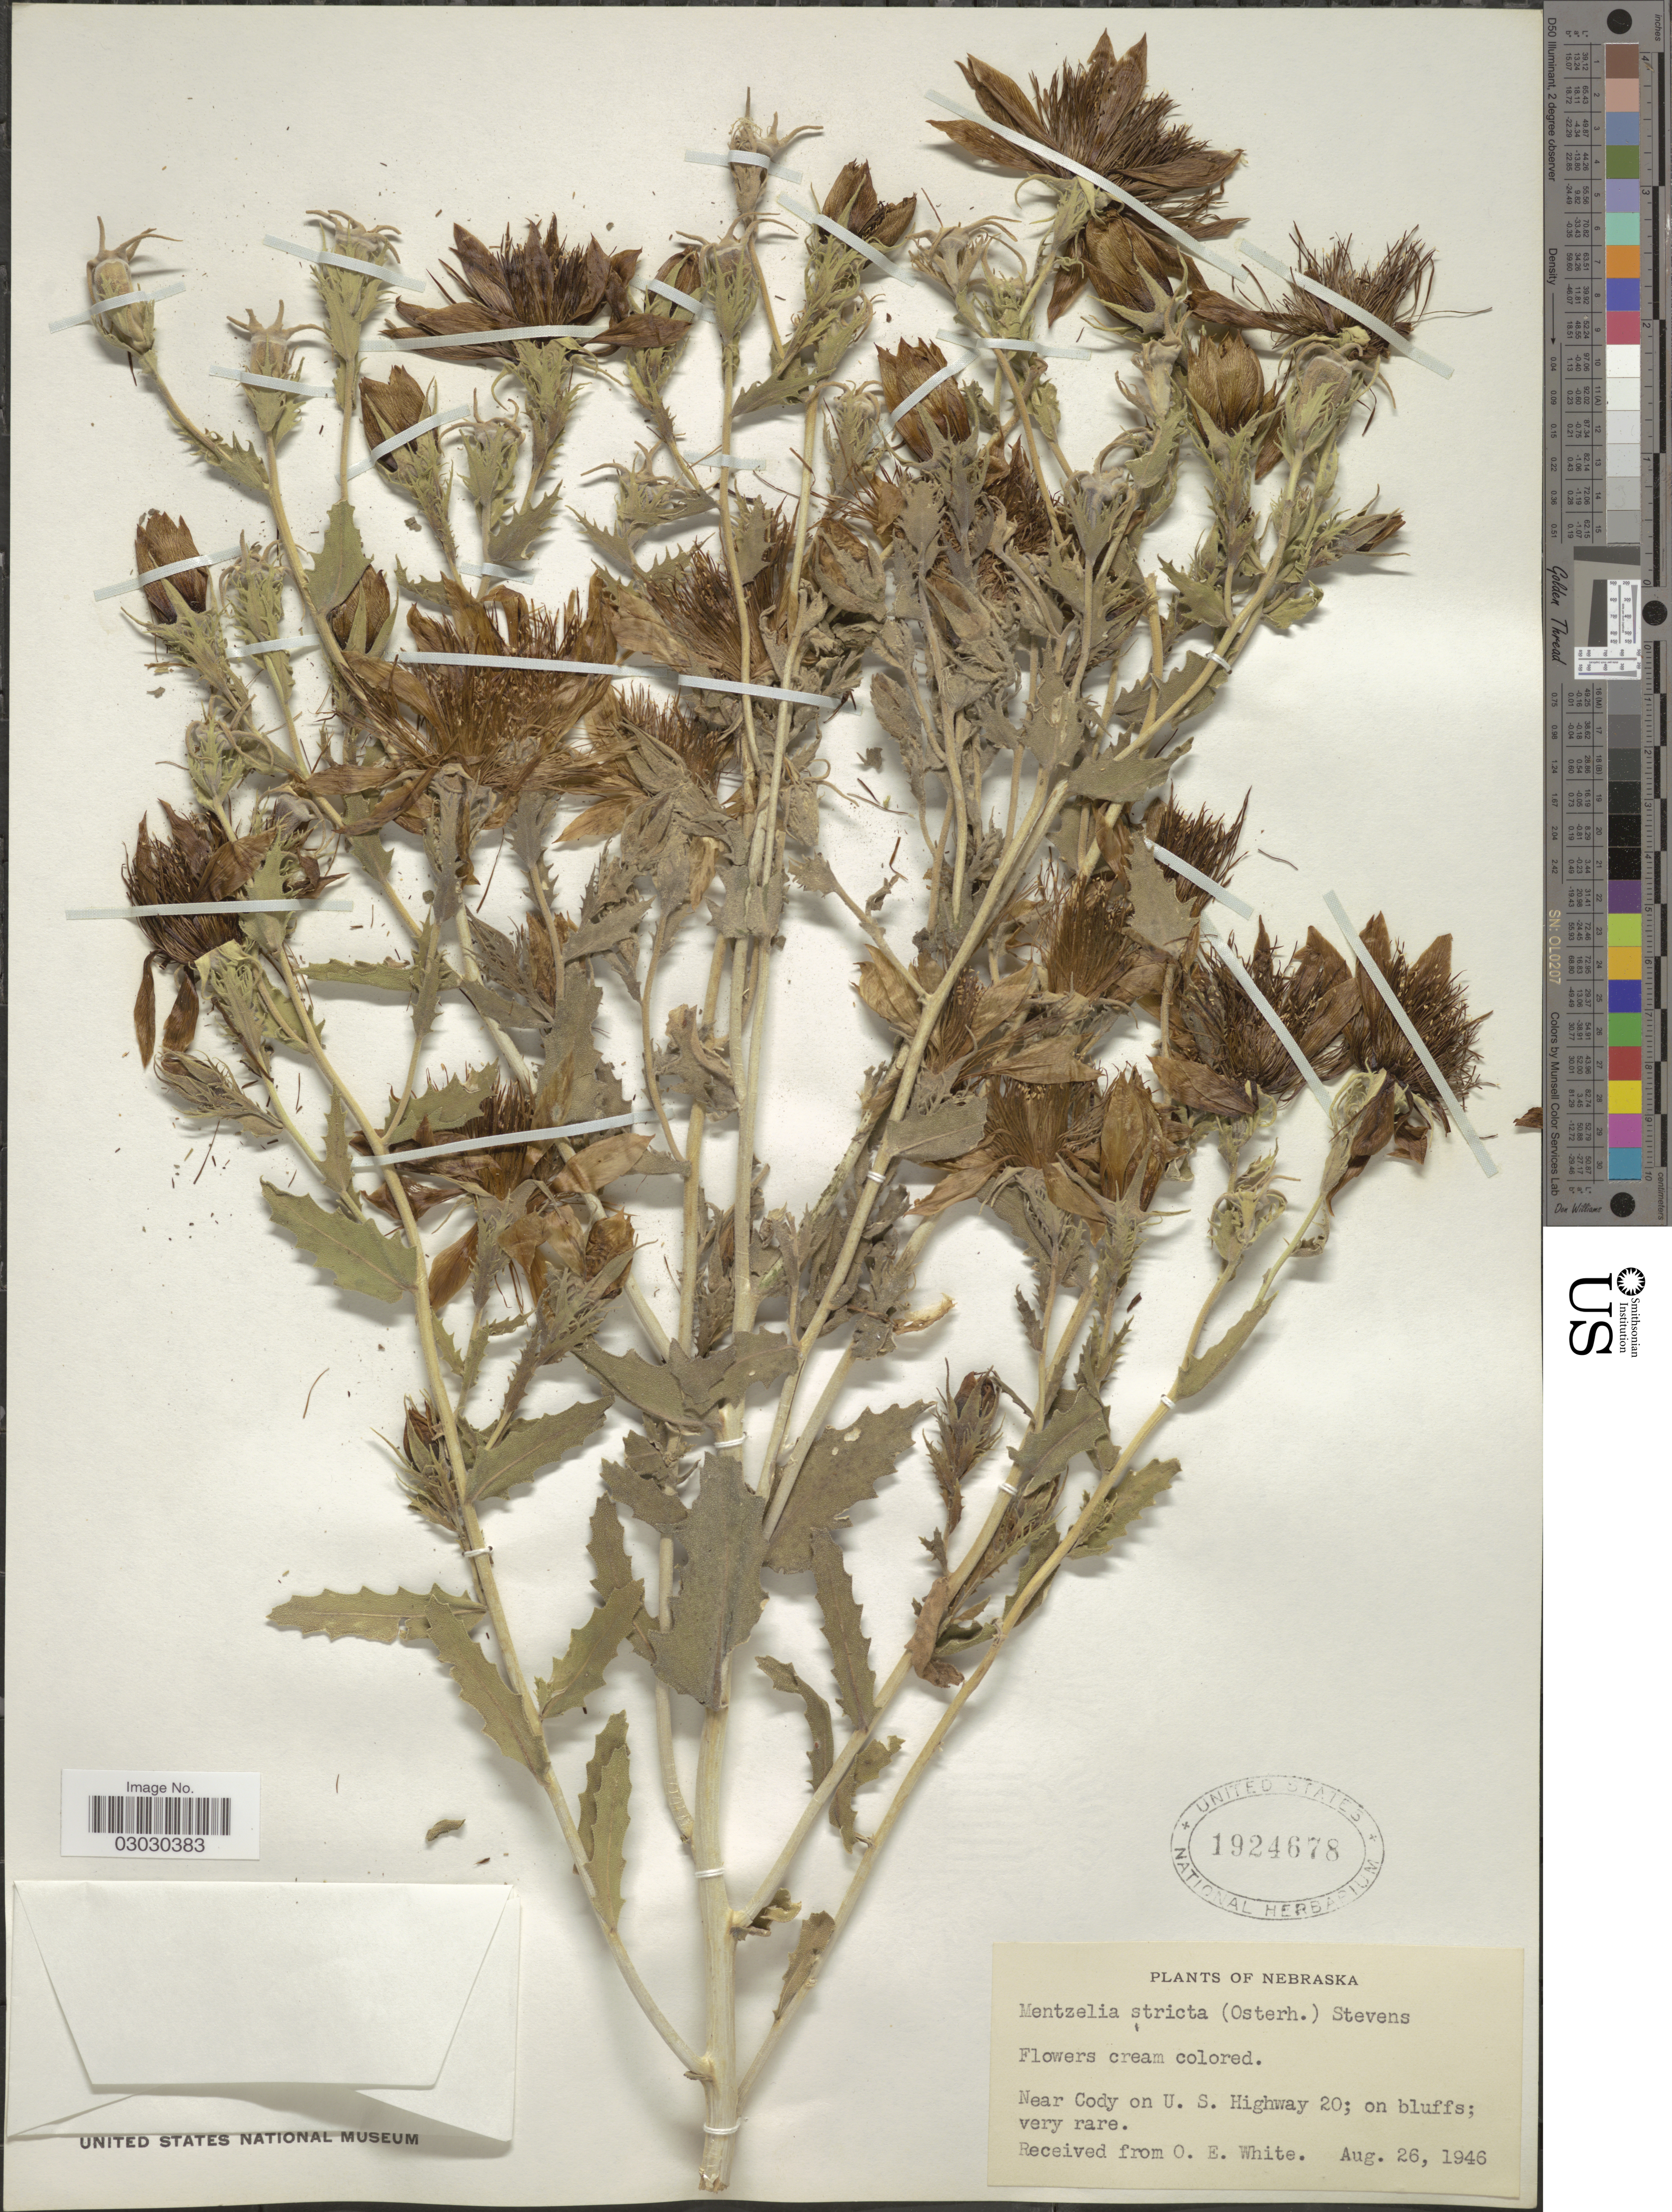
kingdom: Plantae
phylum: Tracheophyta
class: Magnoliopsida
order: Cornales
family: Loasaceae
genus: Mentzelia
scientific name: Mentzelia stricta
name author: (Osterh.) Stevens ex Jeffs & Little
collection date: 1946-08-26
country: United States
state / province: Nebraska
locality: Near Cody on U.S. Highway 20; on bluffs; very rare.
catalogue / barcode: US 1924678